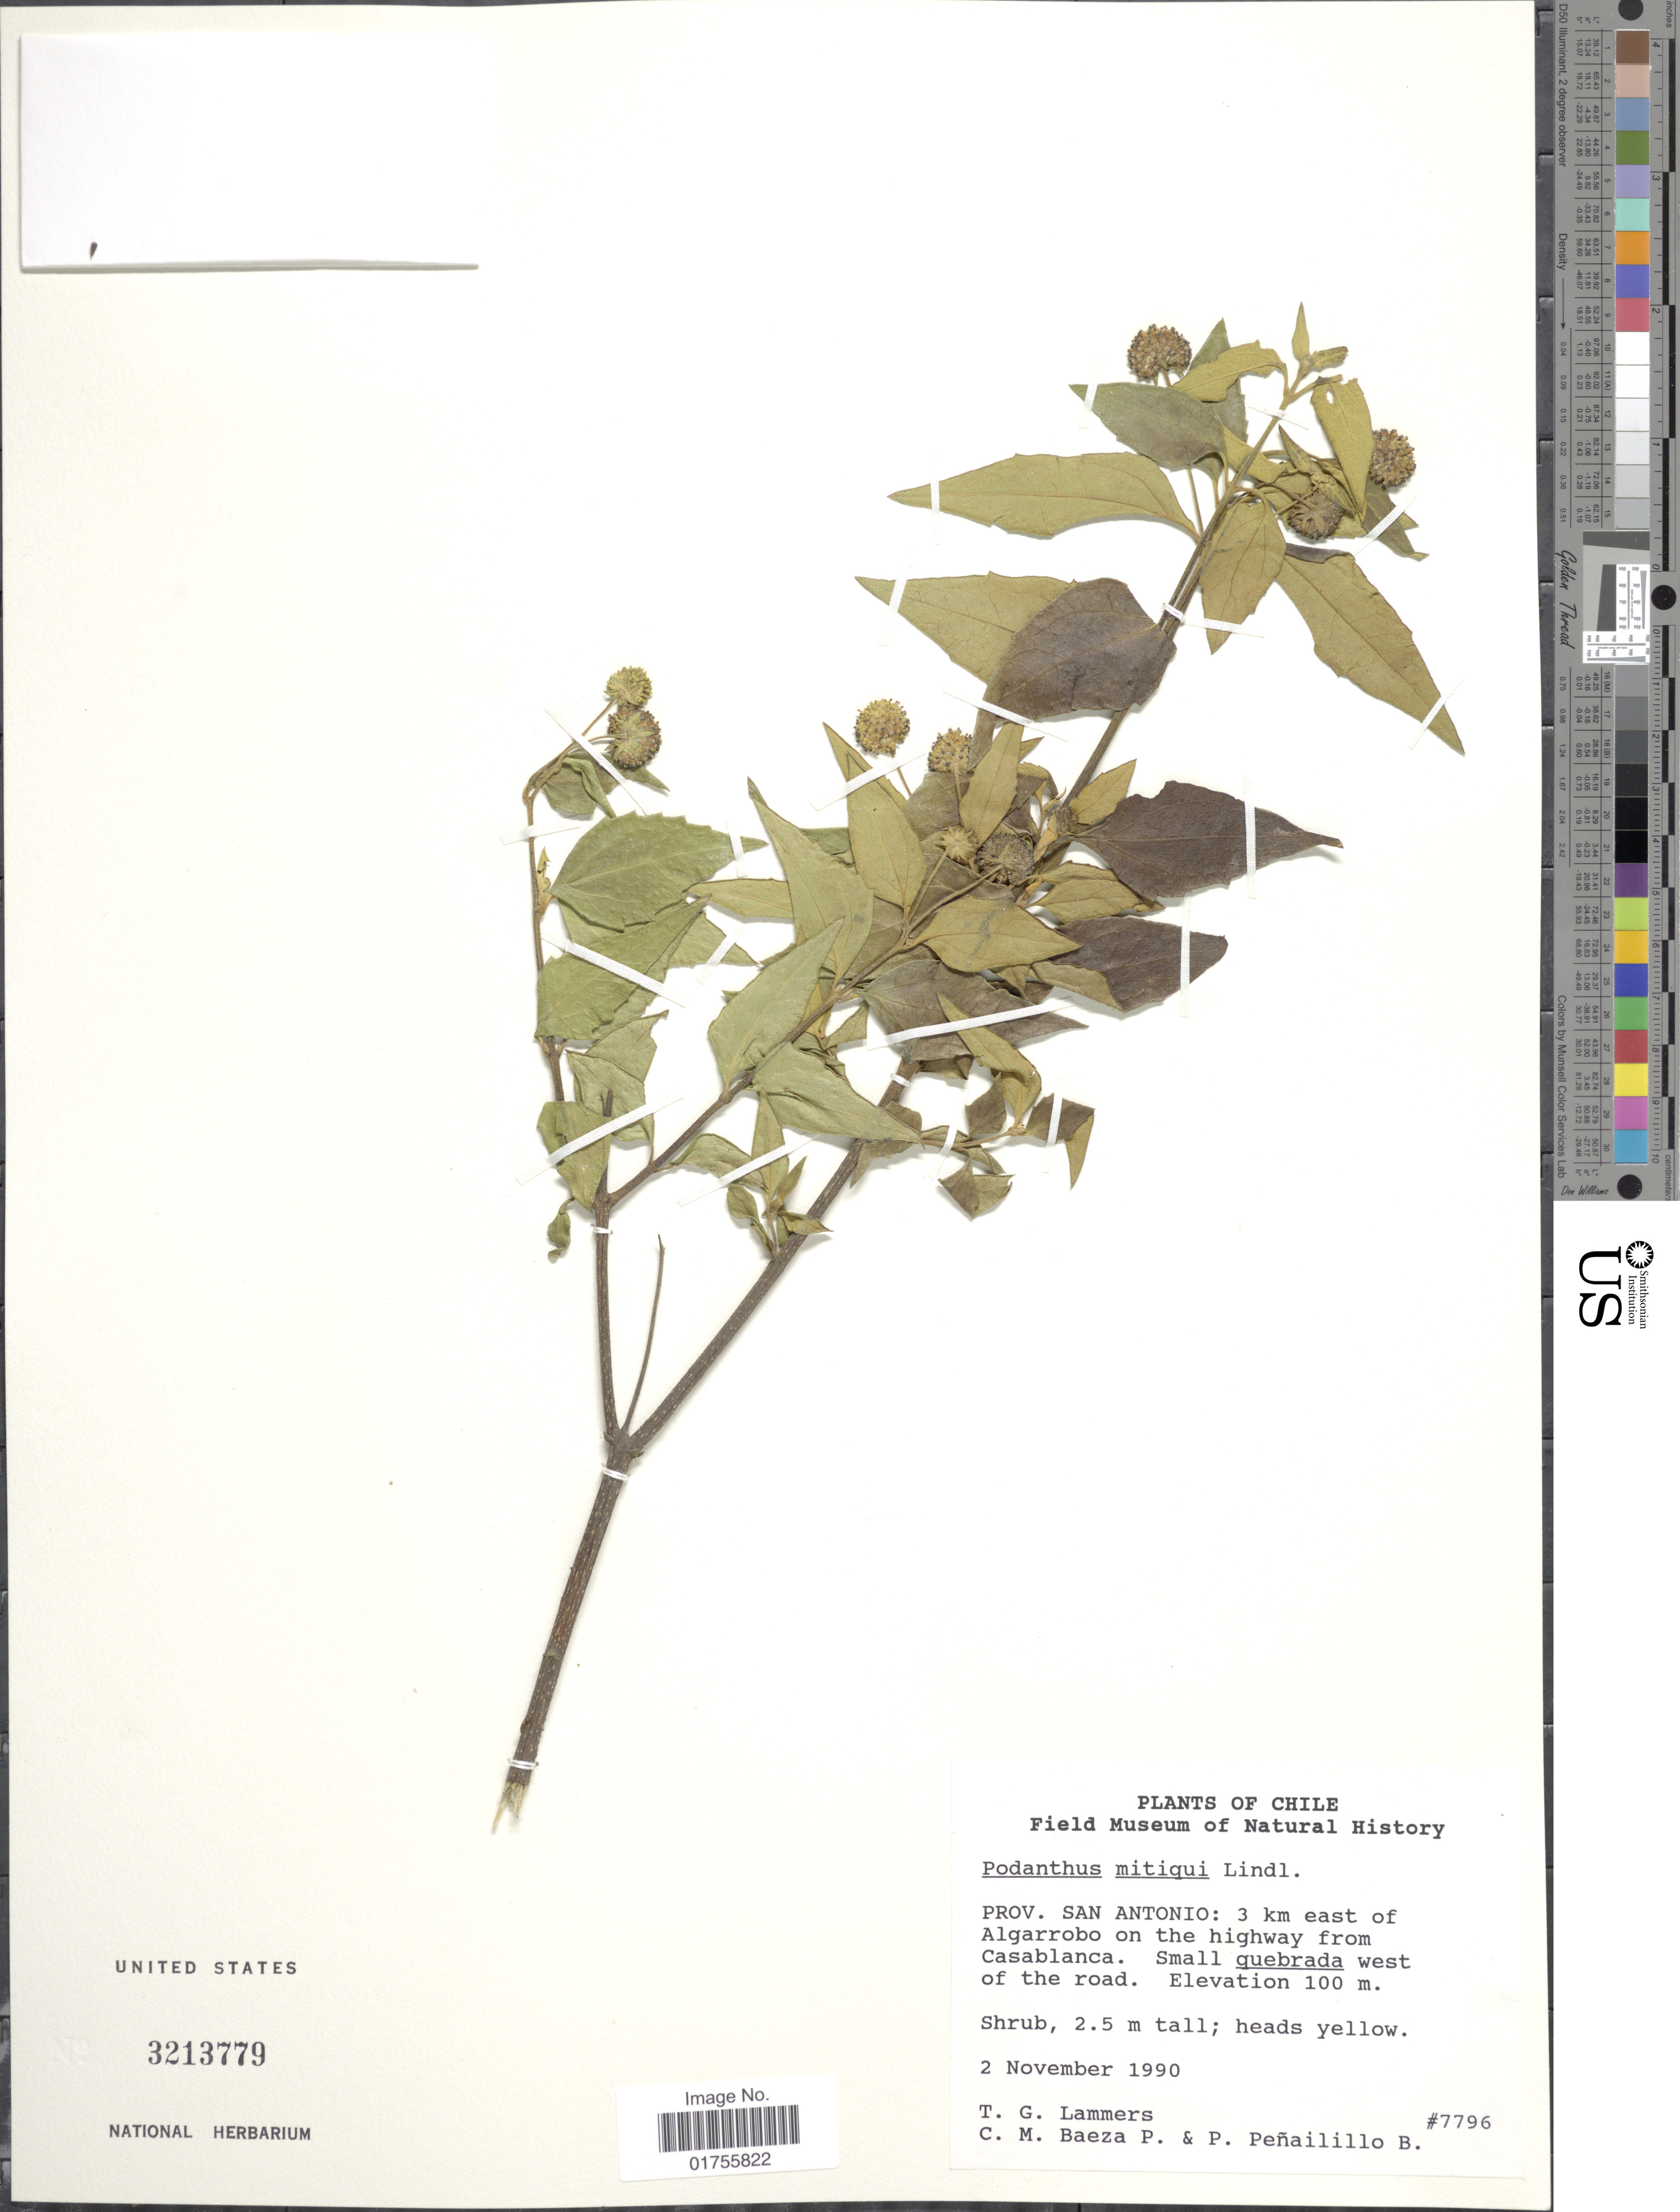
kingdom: Plantae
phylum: Tracheophyta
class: Magnoliopsida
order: Asterales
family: Asteraceae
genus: Podanthus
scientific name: Podanthus mitiqui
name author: Lindl.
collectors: T. Lammers, C. Baeza & P. Peñailillo B.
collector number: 7796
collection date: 1990-11-02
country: Chile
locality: Prov,. San Antonio: 3 km east of Algarrobo on the highway from Casablanca. Small quebrada west of the road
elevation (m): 100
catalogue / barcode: US 3213779